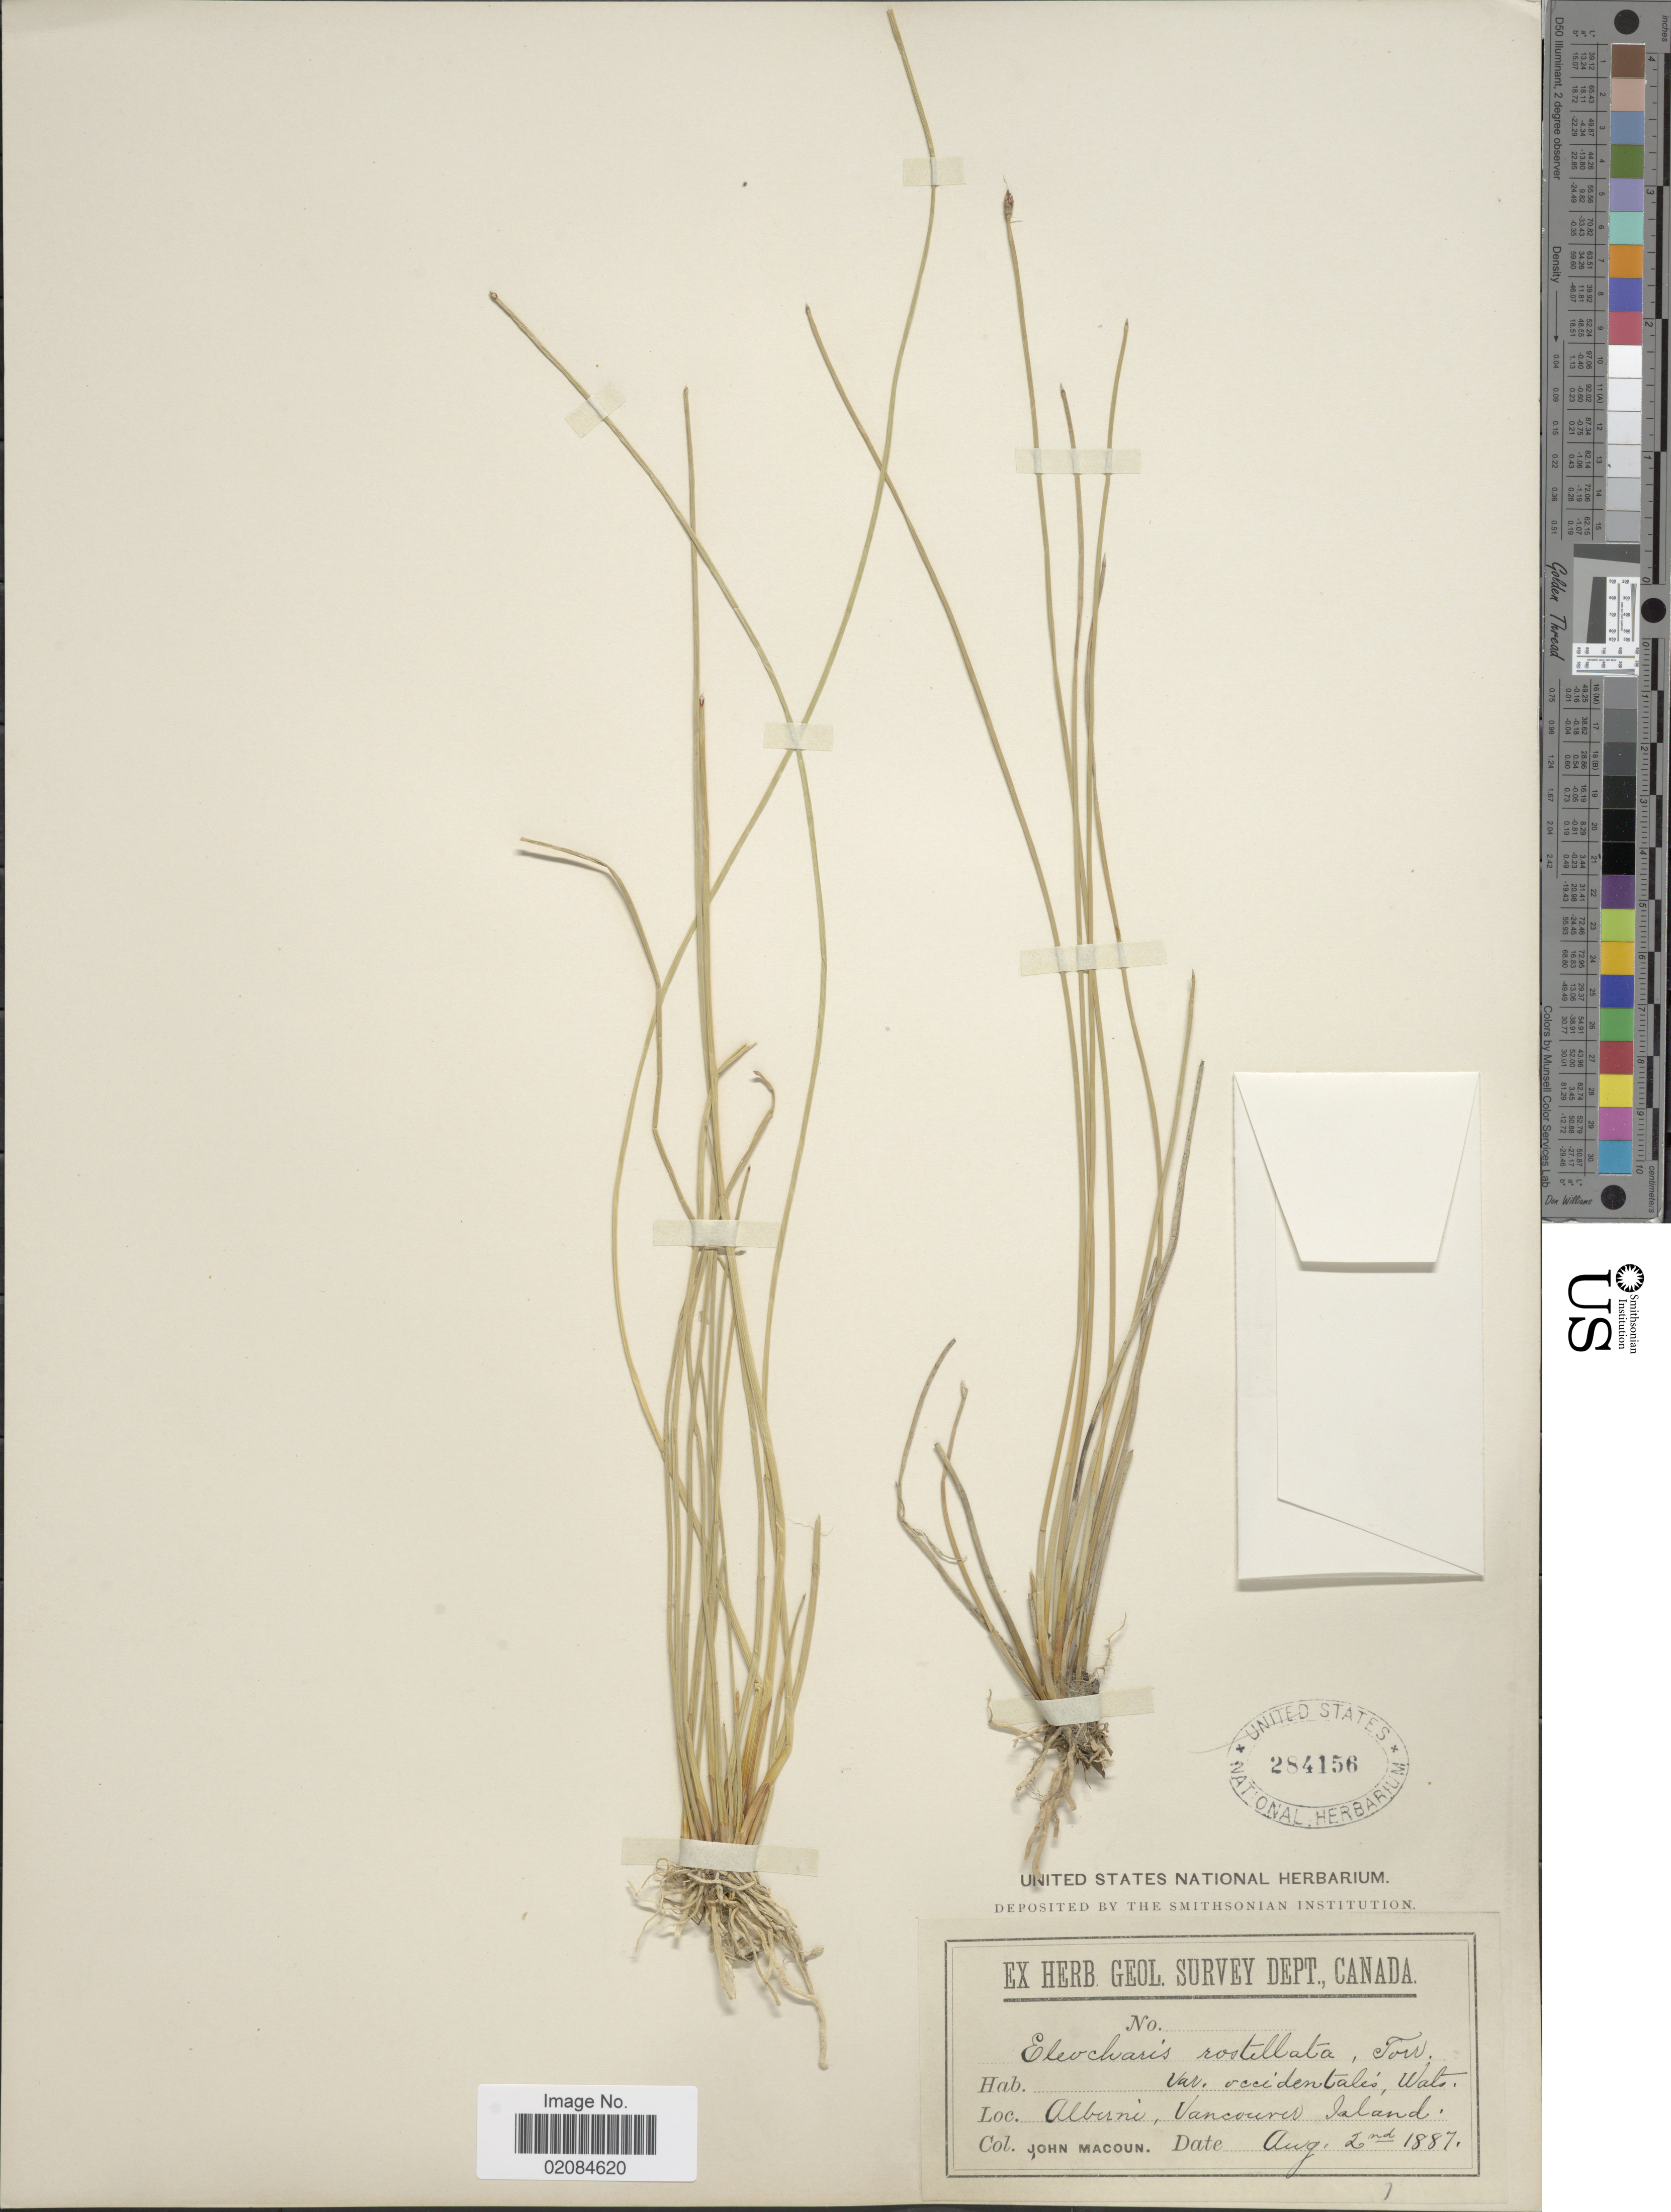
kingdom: Plantae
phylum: Tracheophyta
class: Liliopsida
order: Poales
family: Cyperaceae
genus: Eleocharis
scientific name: Eleocharis rostellata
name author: (Torr.) Torr.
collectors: J. Macoun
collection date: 1887-08-02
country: Canada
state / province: British Columbia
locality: Alberni, Vancouver Island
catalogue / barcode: US 284156